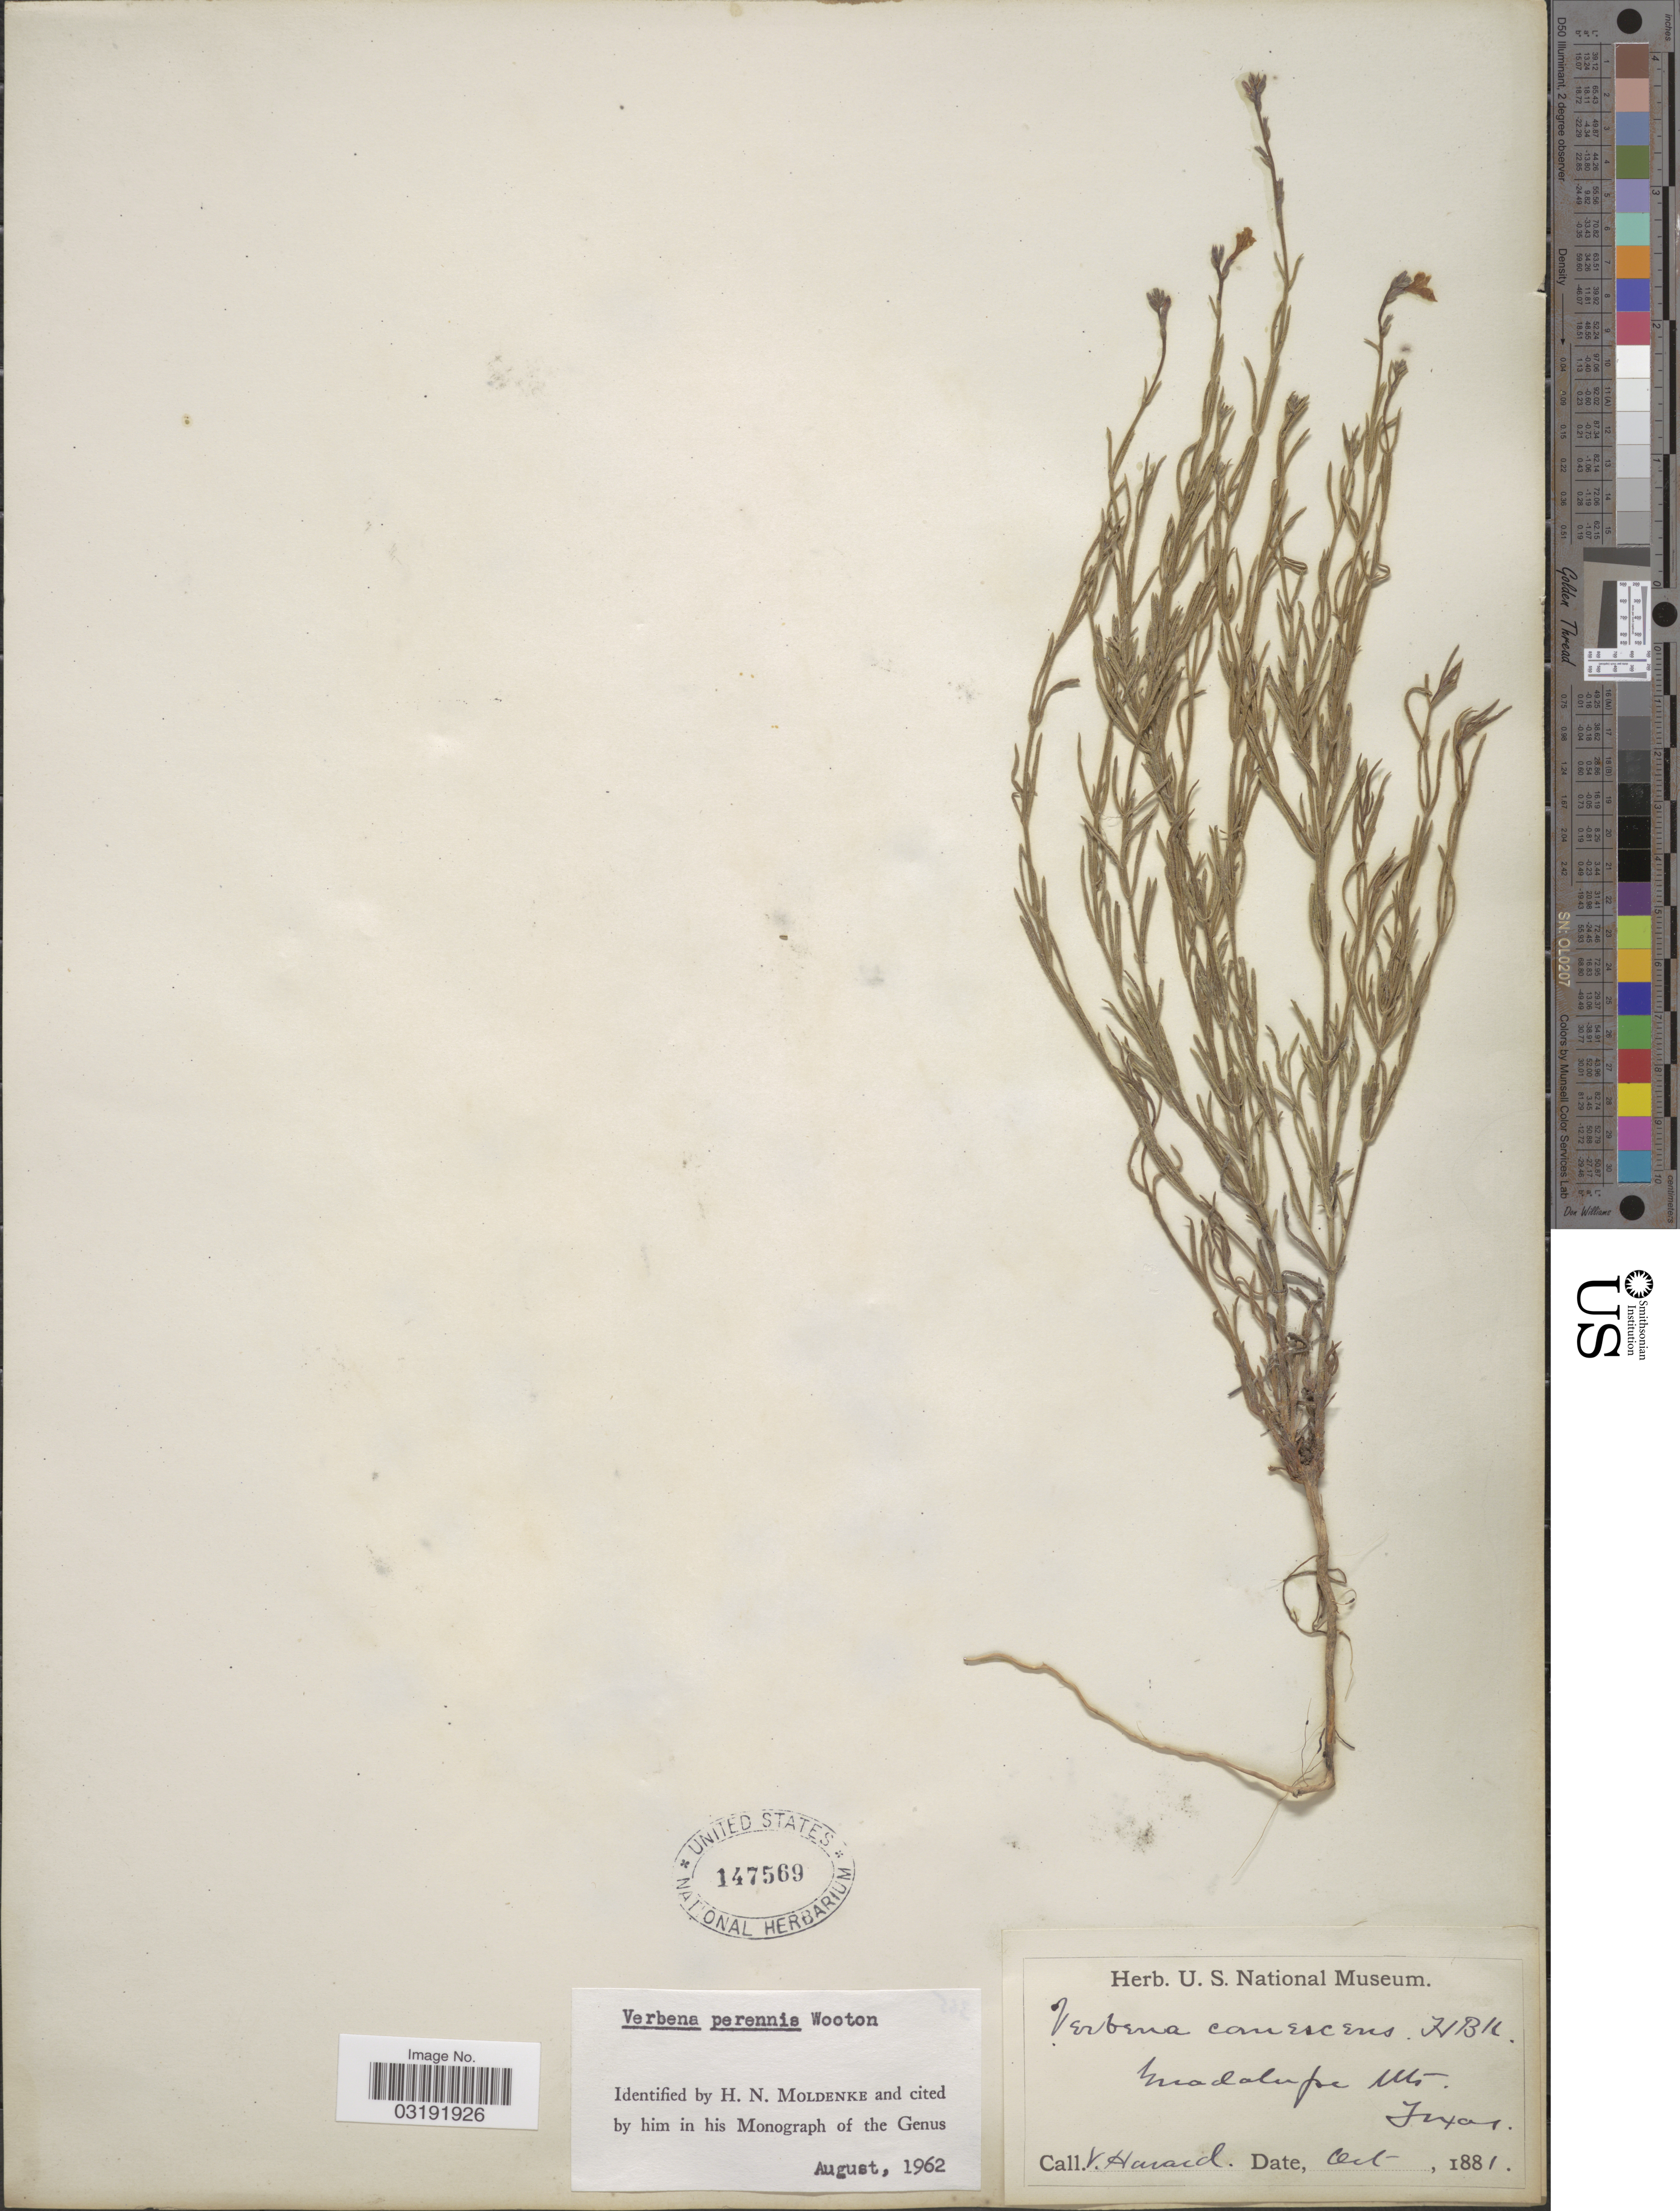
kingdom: Plantae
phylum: Tracheophyta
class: Magnoliopsida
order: Lamiales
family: Verbenaceae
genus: Verbena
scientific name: Verbena perennis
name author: Wooton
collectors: V. Havard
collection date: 1881-10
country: United States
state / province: Texas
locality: Guadalupe Mts.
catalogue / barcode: US 147569